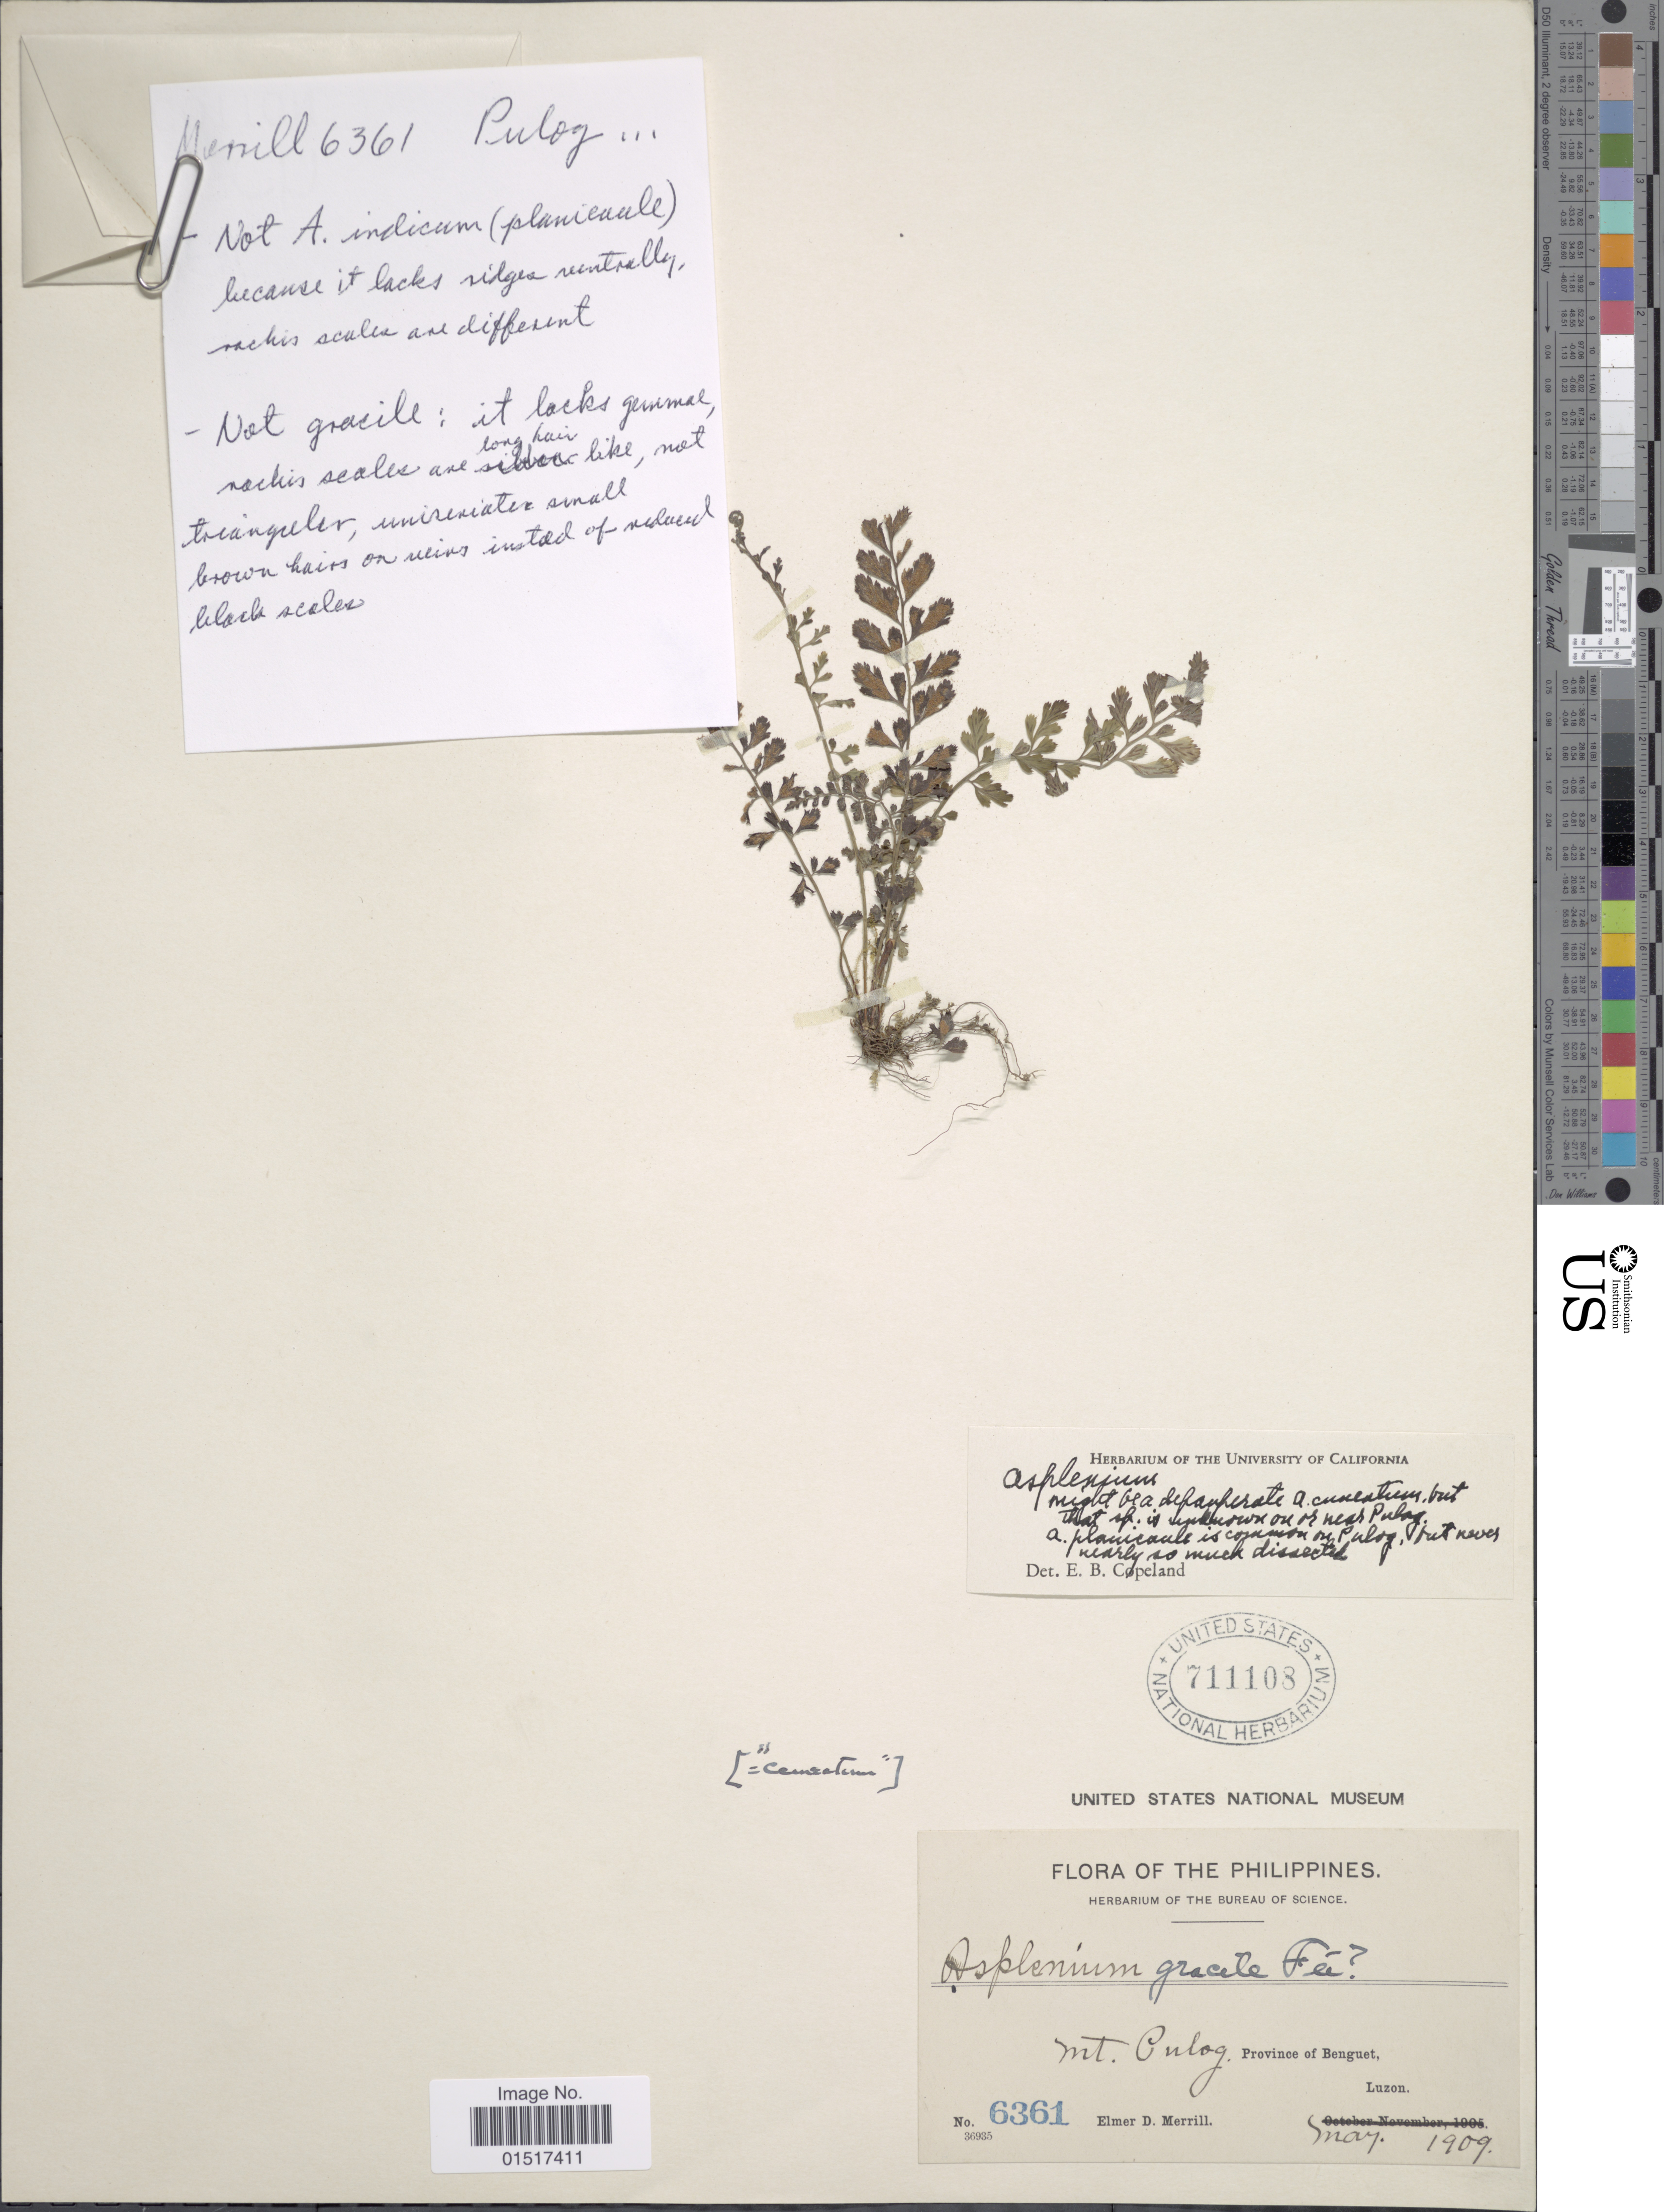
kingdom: Plantae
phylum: Tracheophyta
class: Polypodiopsida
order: Polypodiales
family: Aspleniaceae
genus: Asplenium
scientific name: Asplenium sp.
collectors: E. D. Merrill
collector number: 6361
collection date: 1909-05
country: Philippines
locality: Mt. Pulog, Province of Benguet, Luzon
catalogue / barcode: US 711108